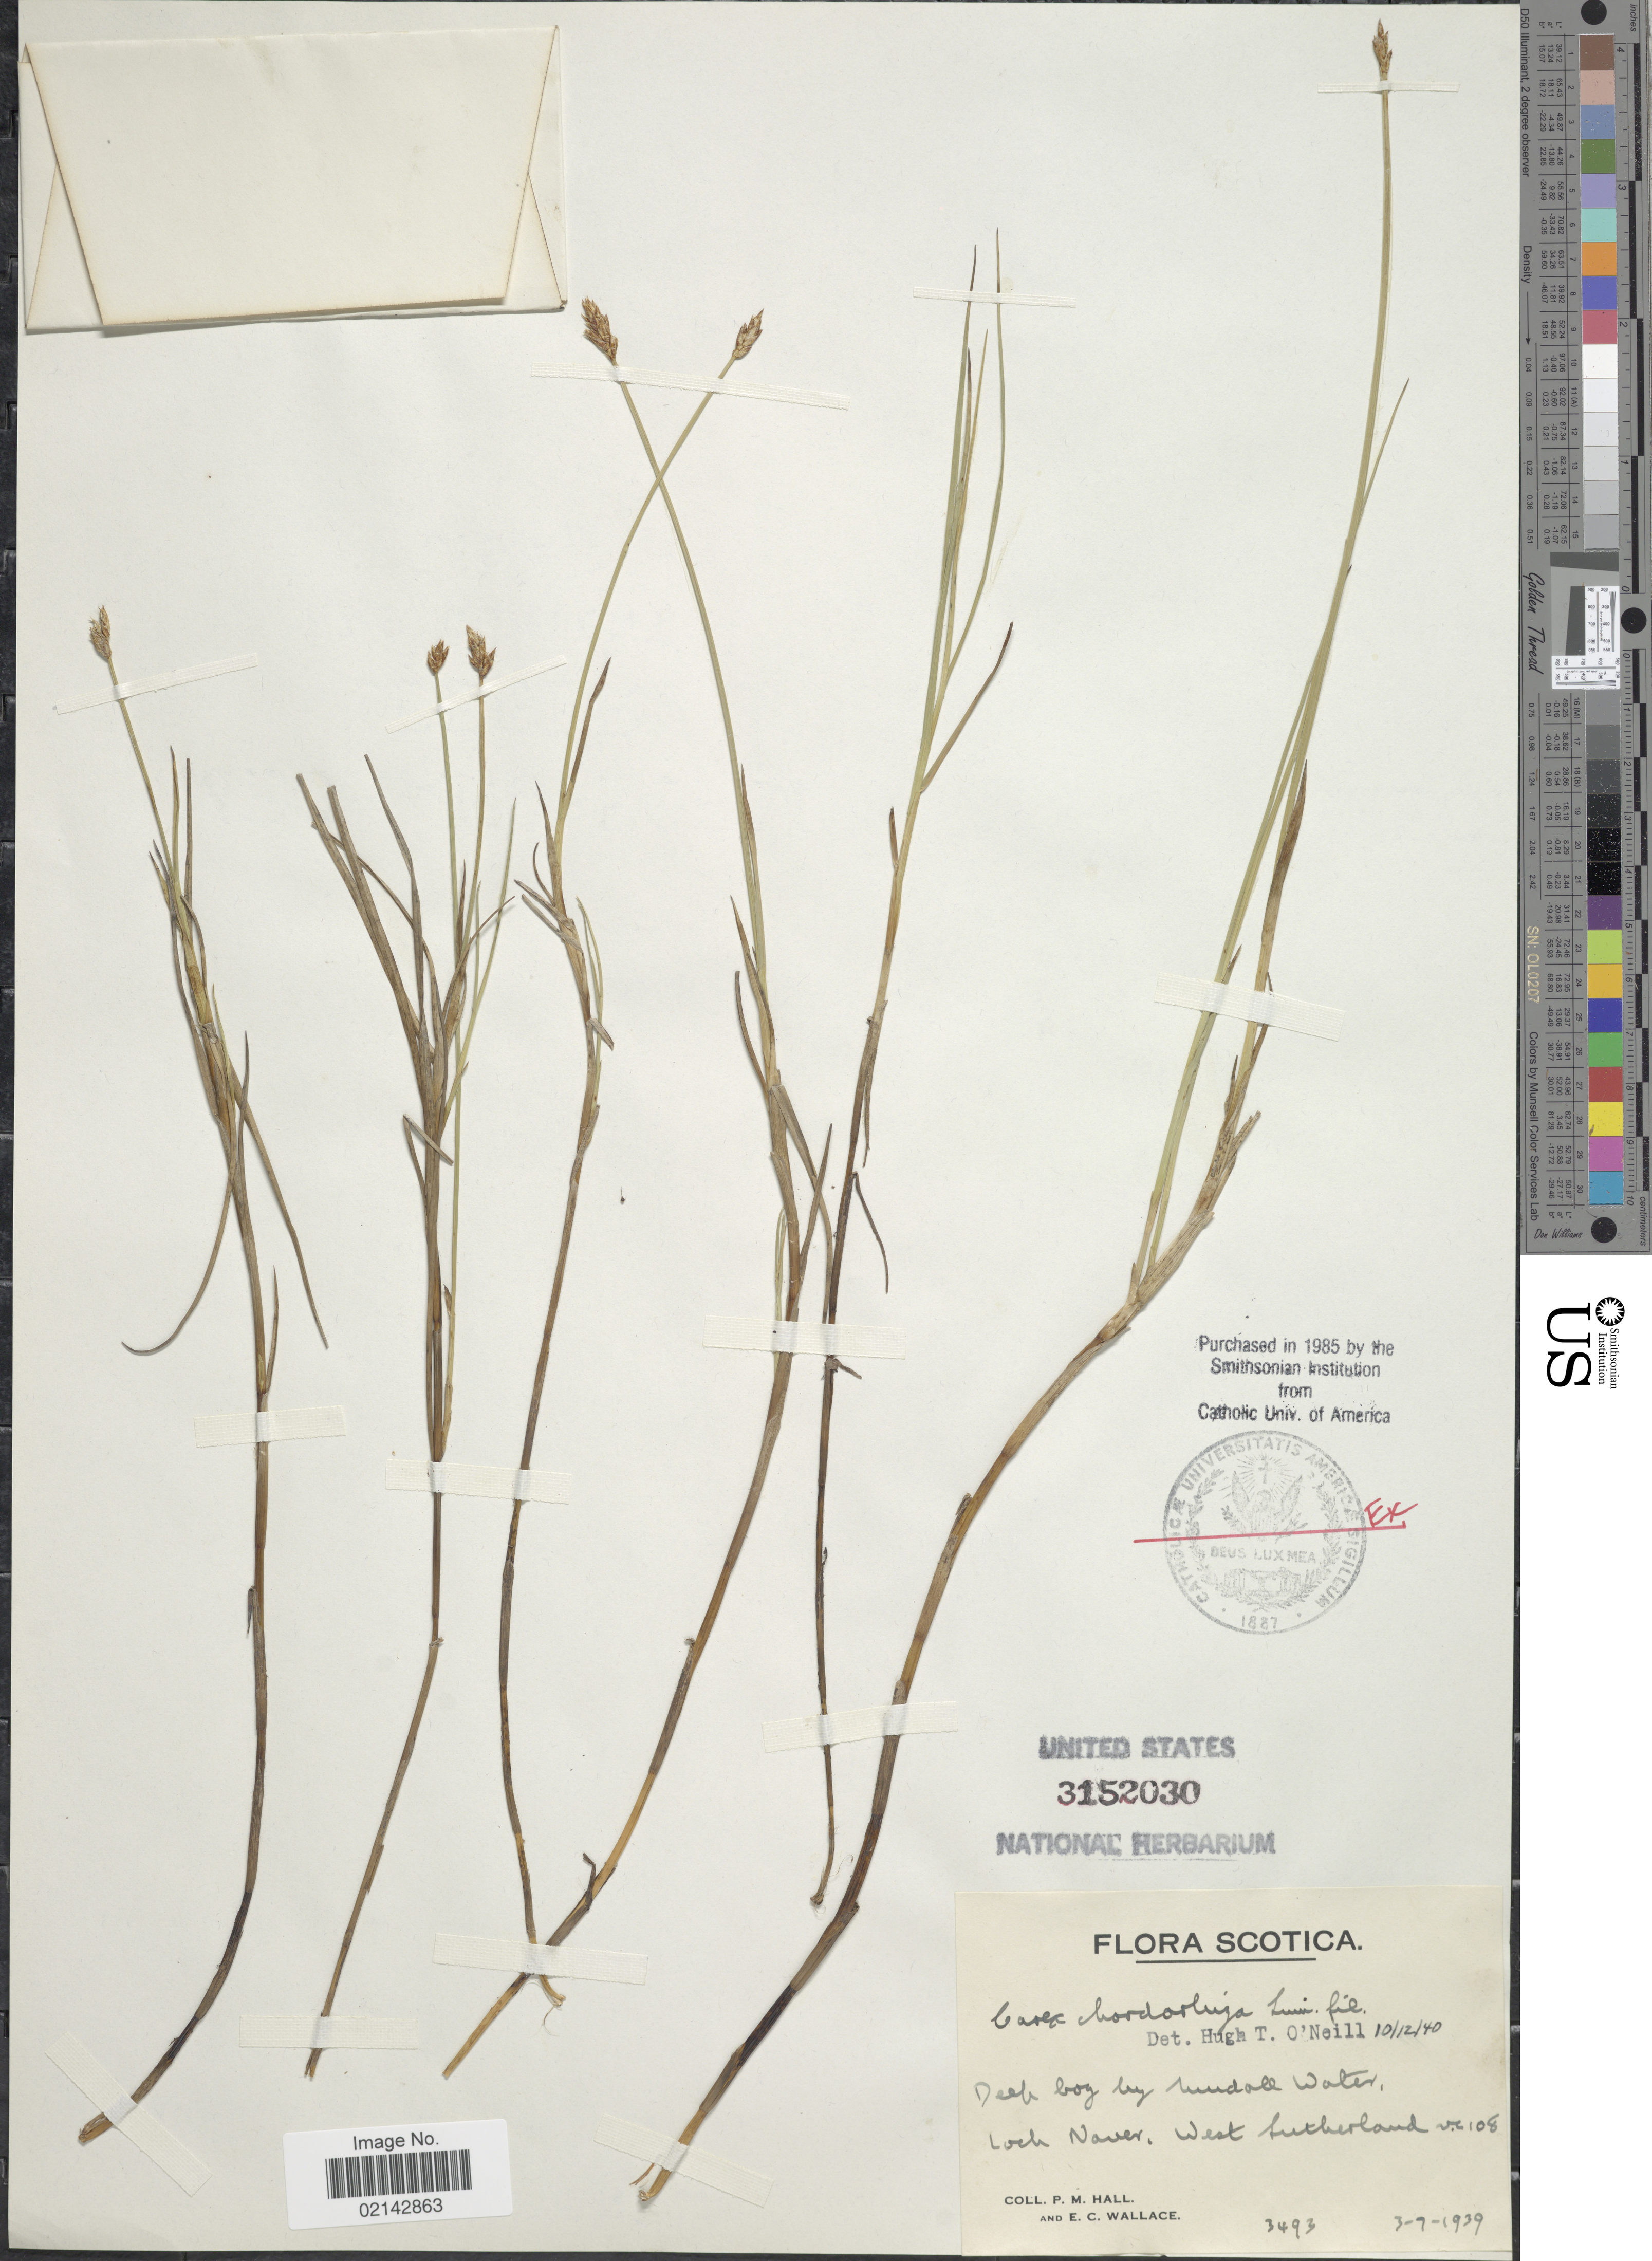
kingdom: Plantae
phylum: Tracheophyta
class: Liliopsida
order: Poales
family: Cyperaceae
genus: Carex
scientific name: Carex chordorrhiza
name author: L. f.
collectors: P. Hall & E. C. Wallace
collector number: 3493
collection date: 1939-07-03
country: United Kingdom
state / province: Scotland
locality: Deep bog by Mundall (Mudale?) Water, Loch Naver. West Sutherland v.c. 108.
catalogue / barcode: US 3152030